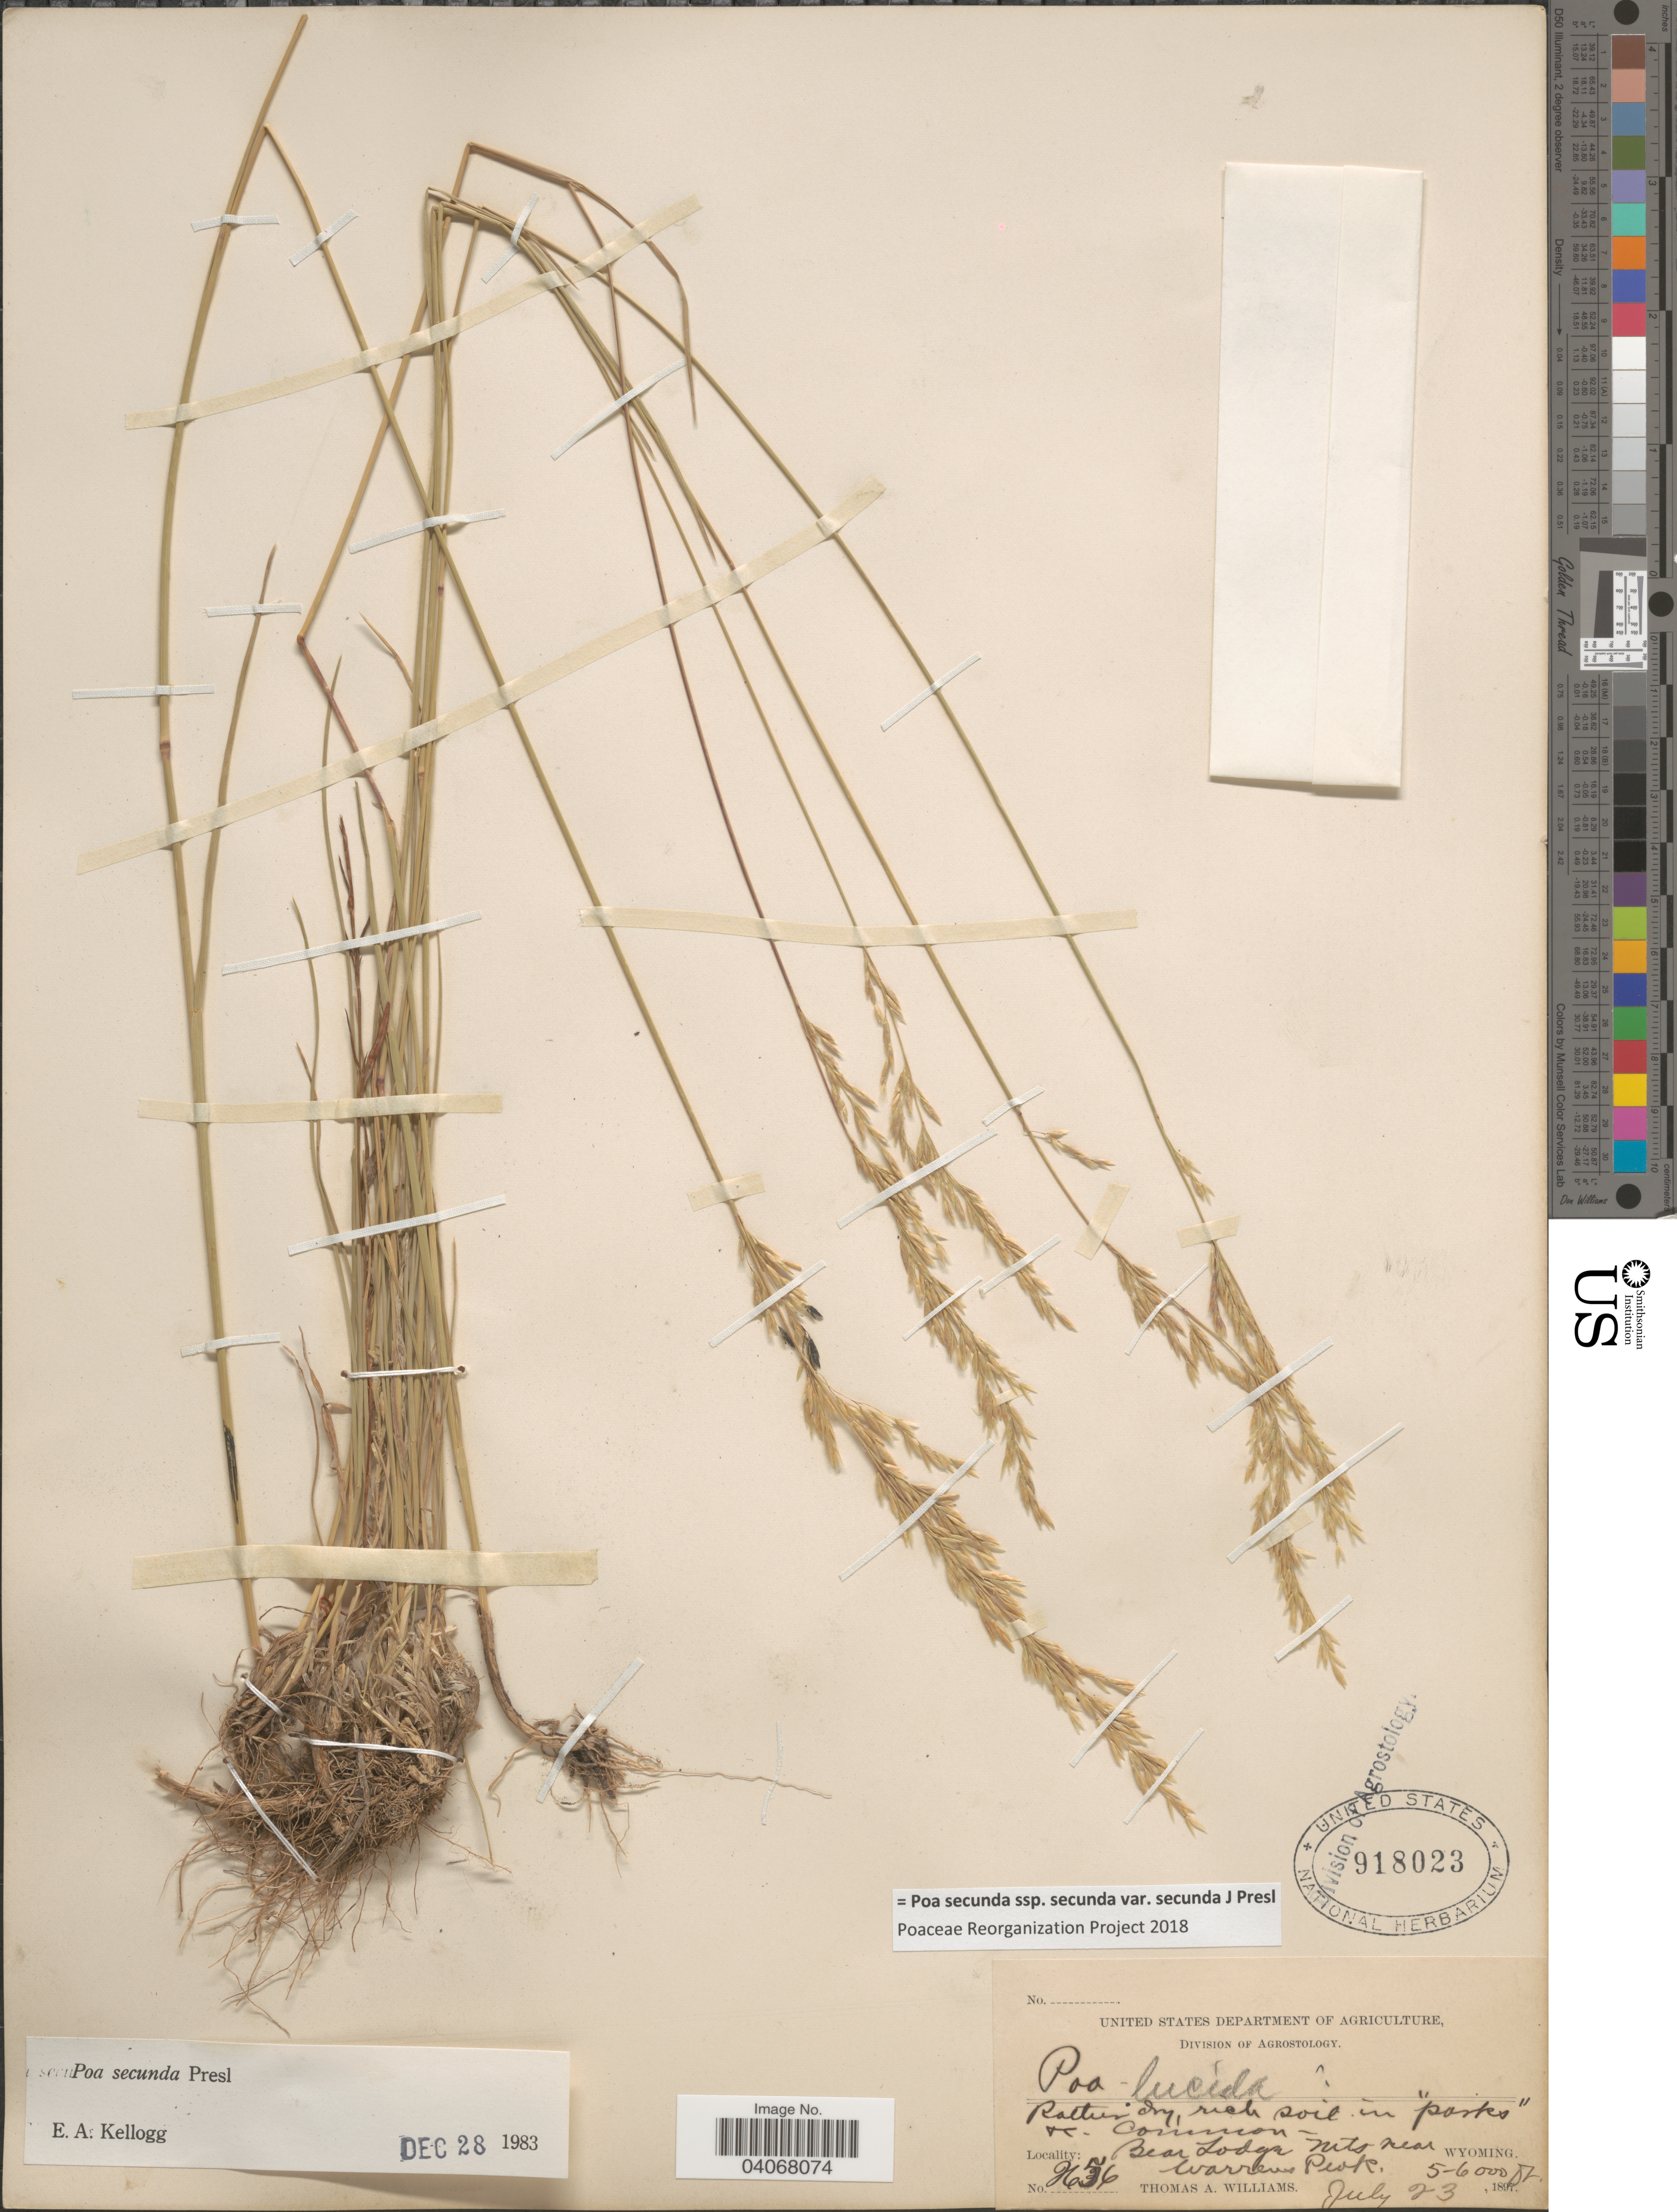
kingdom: Plantae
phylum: Tracheophyta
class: Liliopsida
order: Poales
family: Poaceae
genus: Poa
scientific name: Poa secunda subsp. secunda var. secunda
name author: J. Presl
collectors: T. A. Williams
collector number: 2636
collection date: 1897-07-23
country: United States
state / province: Wyoming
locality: Bear Lodge Mts near Warrens Peak.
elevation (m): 1524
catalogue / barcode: US 918023